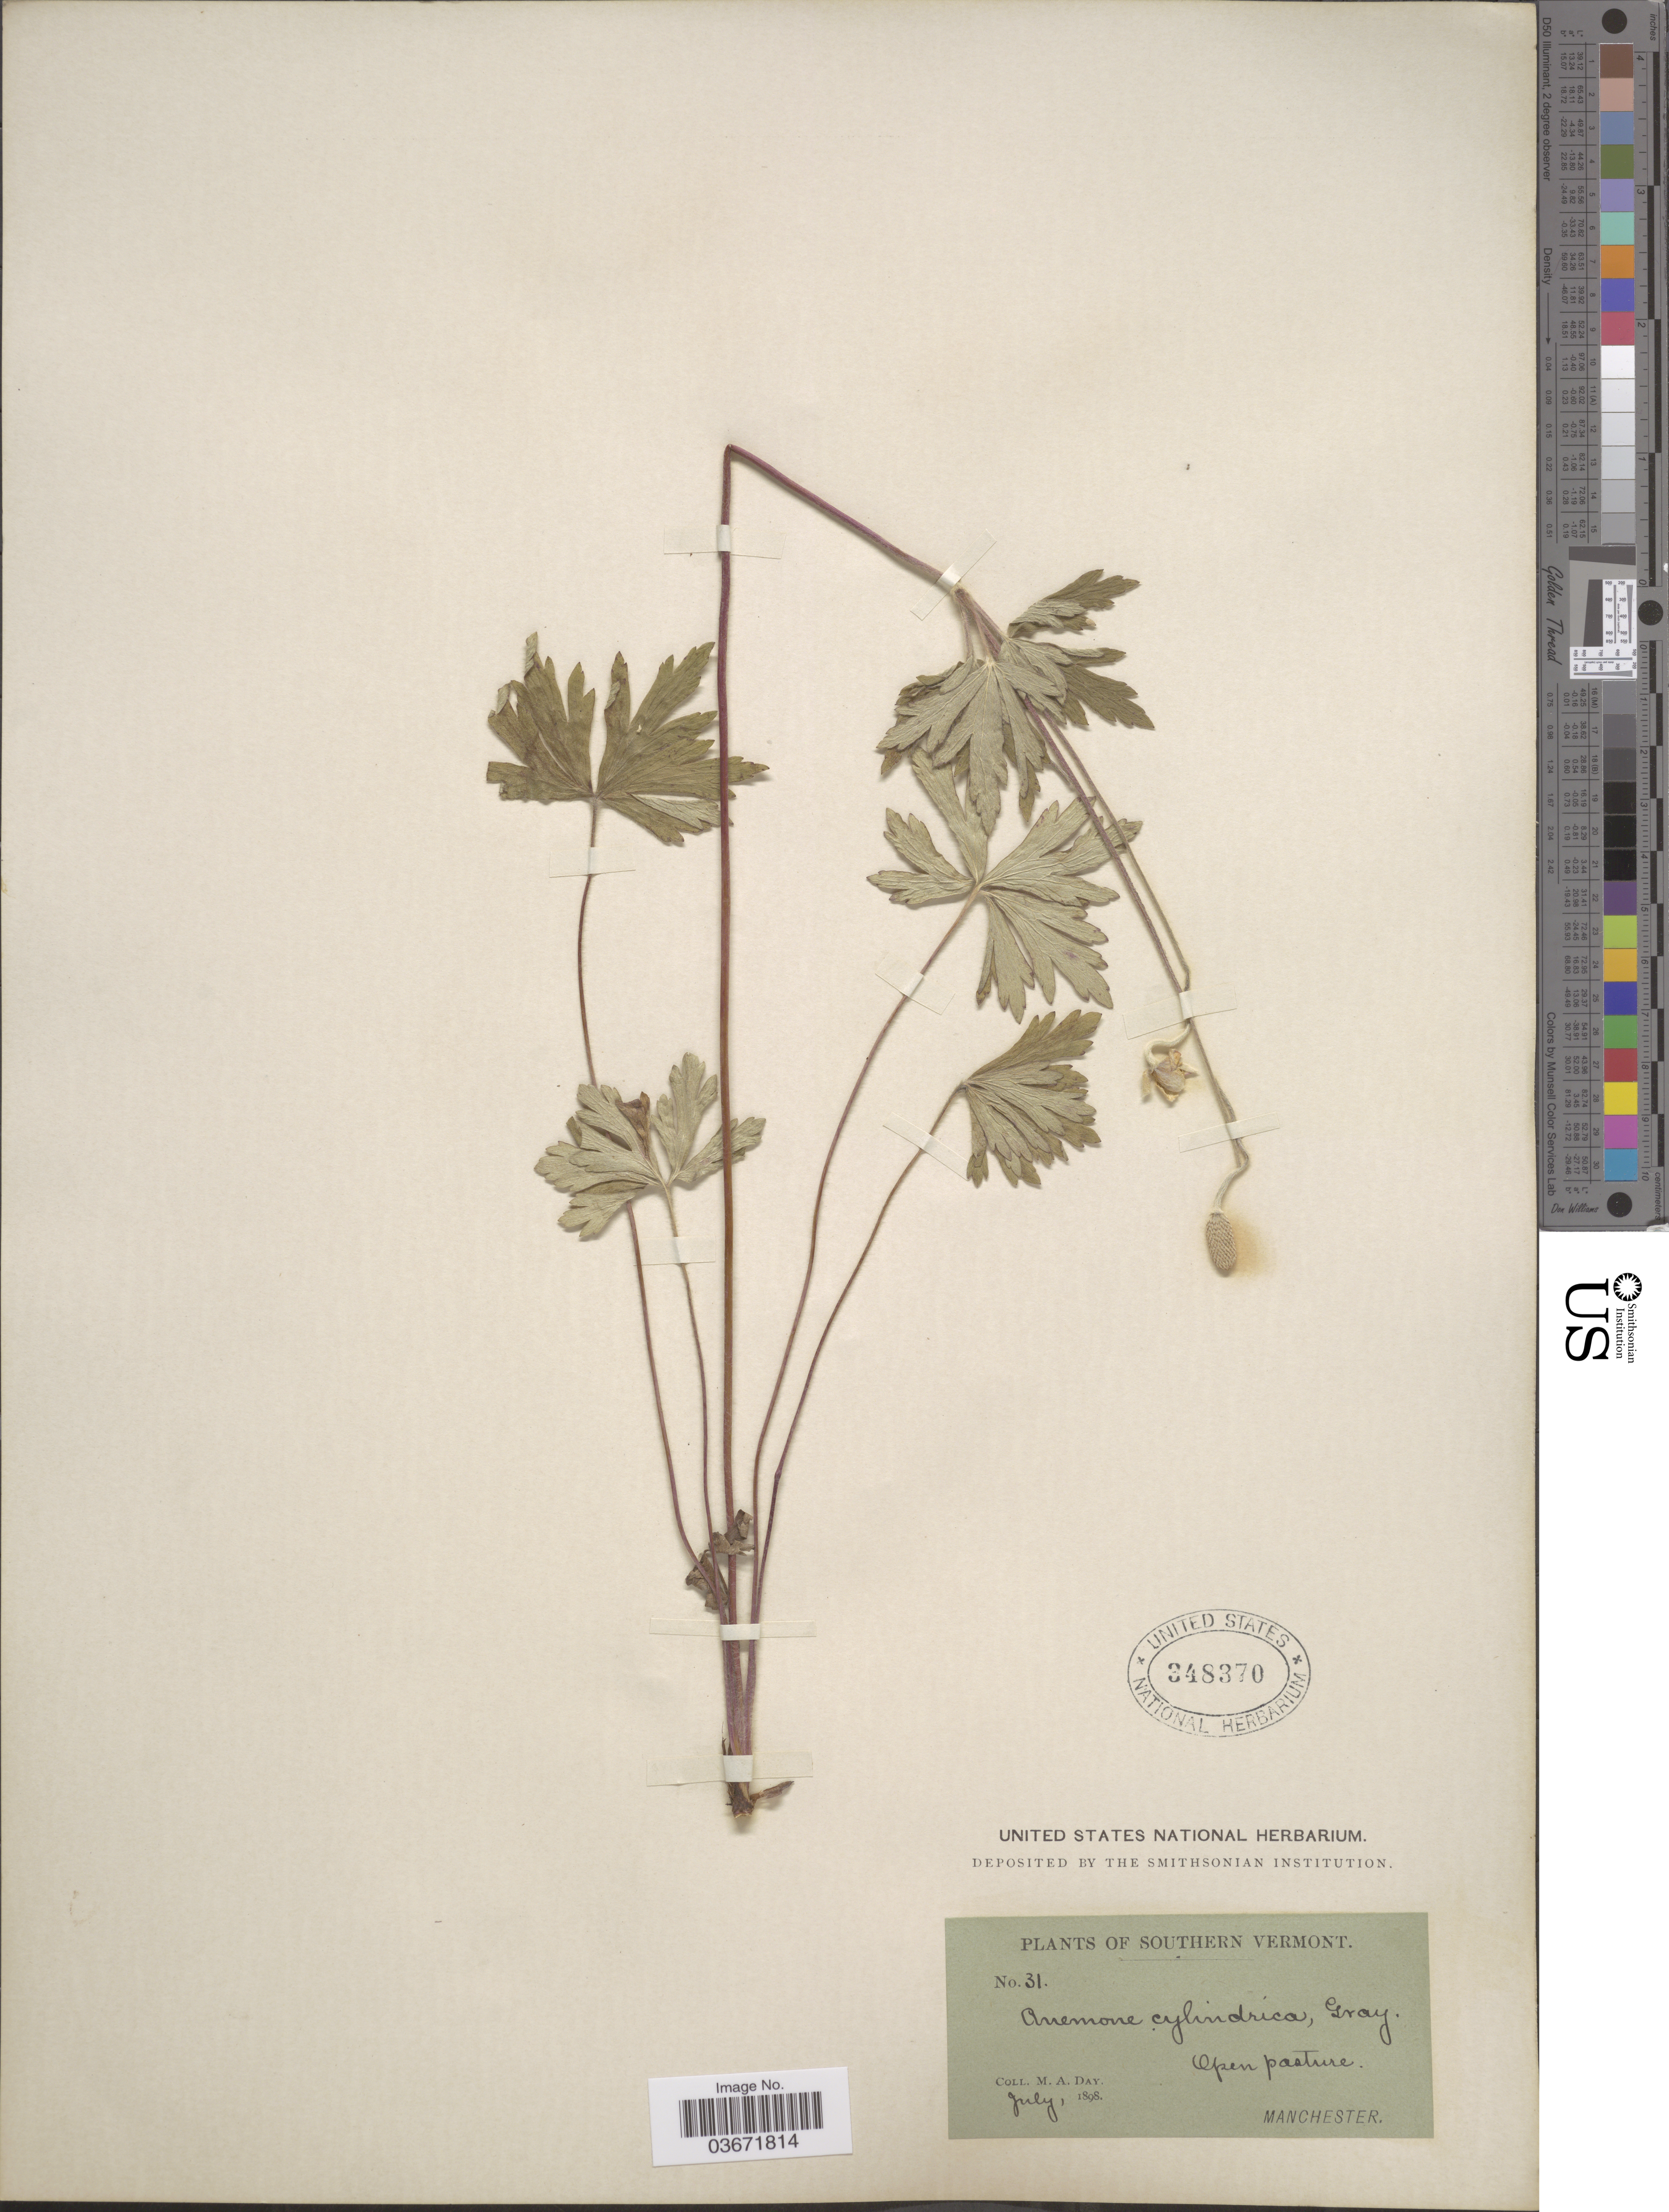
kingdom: Plantae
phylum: Tracheophyta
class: Magnoliopsida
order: Ranunculales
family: Ranunculaceae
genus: Anemone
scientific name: Anemone cylindrica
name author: A. Gray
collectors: M. Day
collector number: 31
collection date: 1898-07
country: United States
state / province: Vermont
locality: Southern Vermont. Manchester.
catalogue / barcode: US 348370